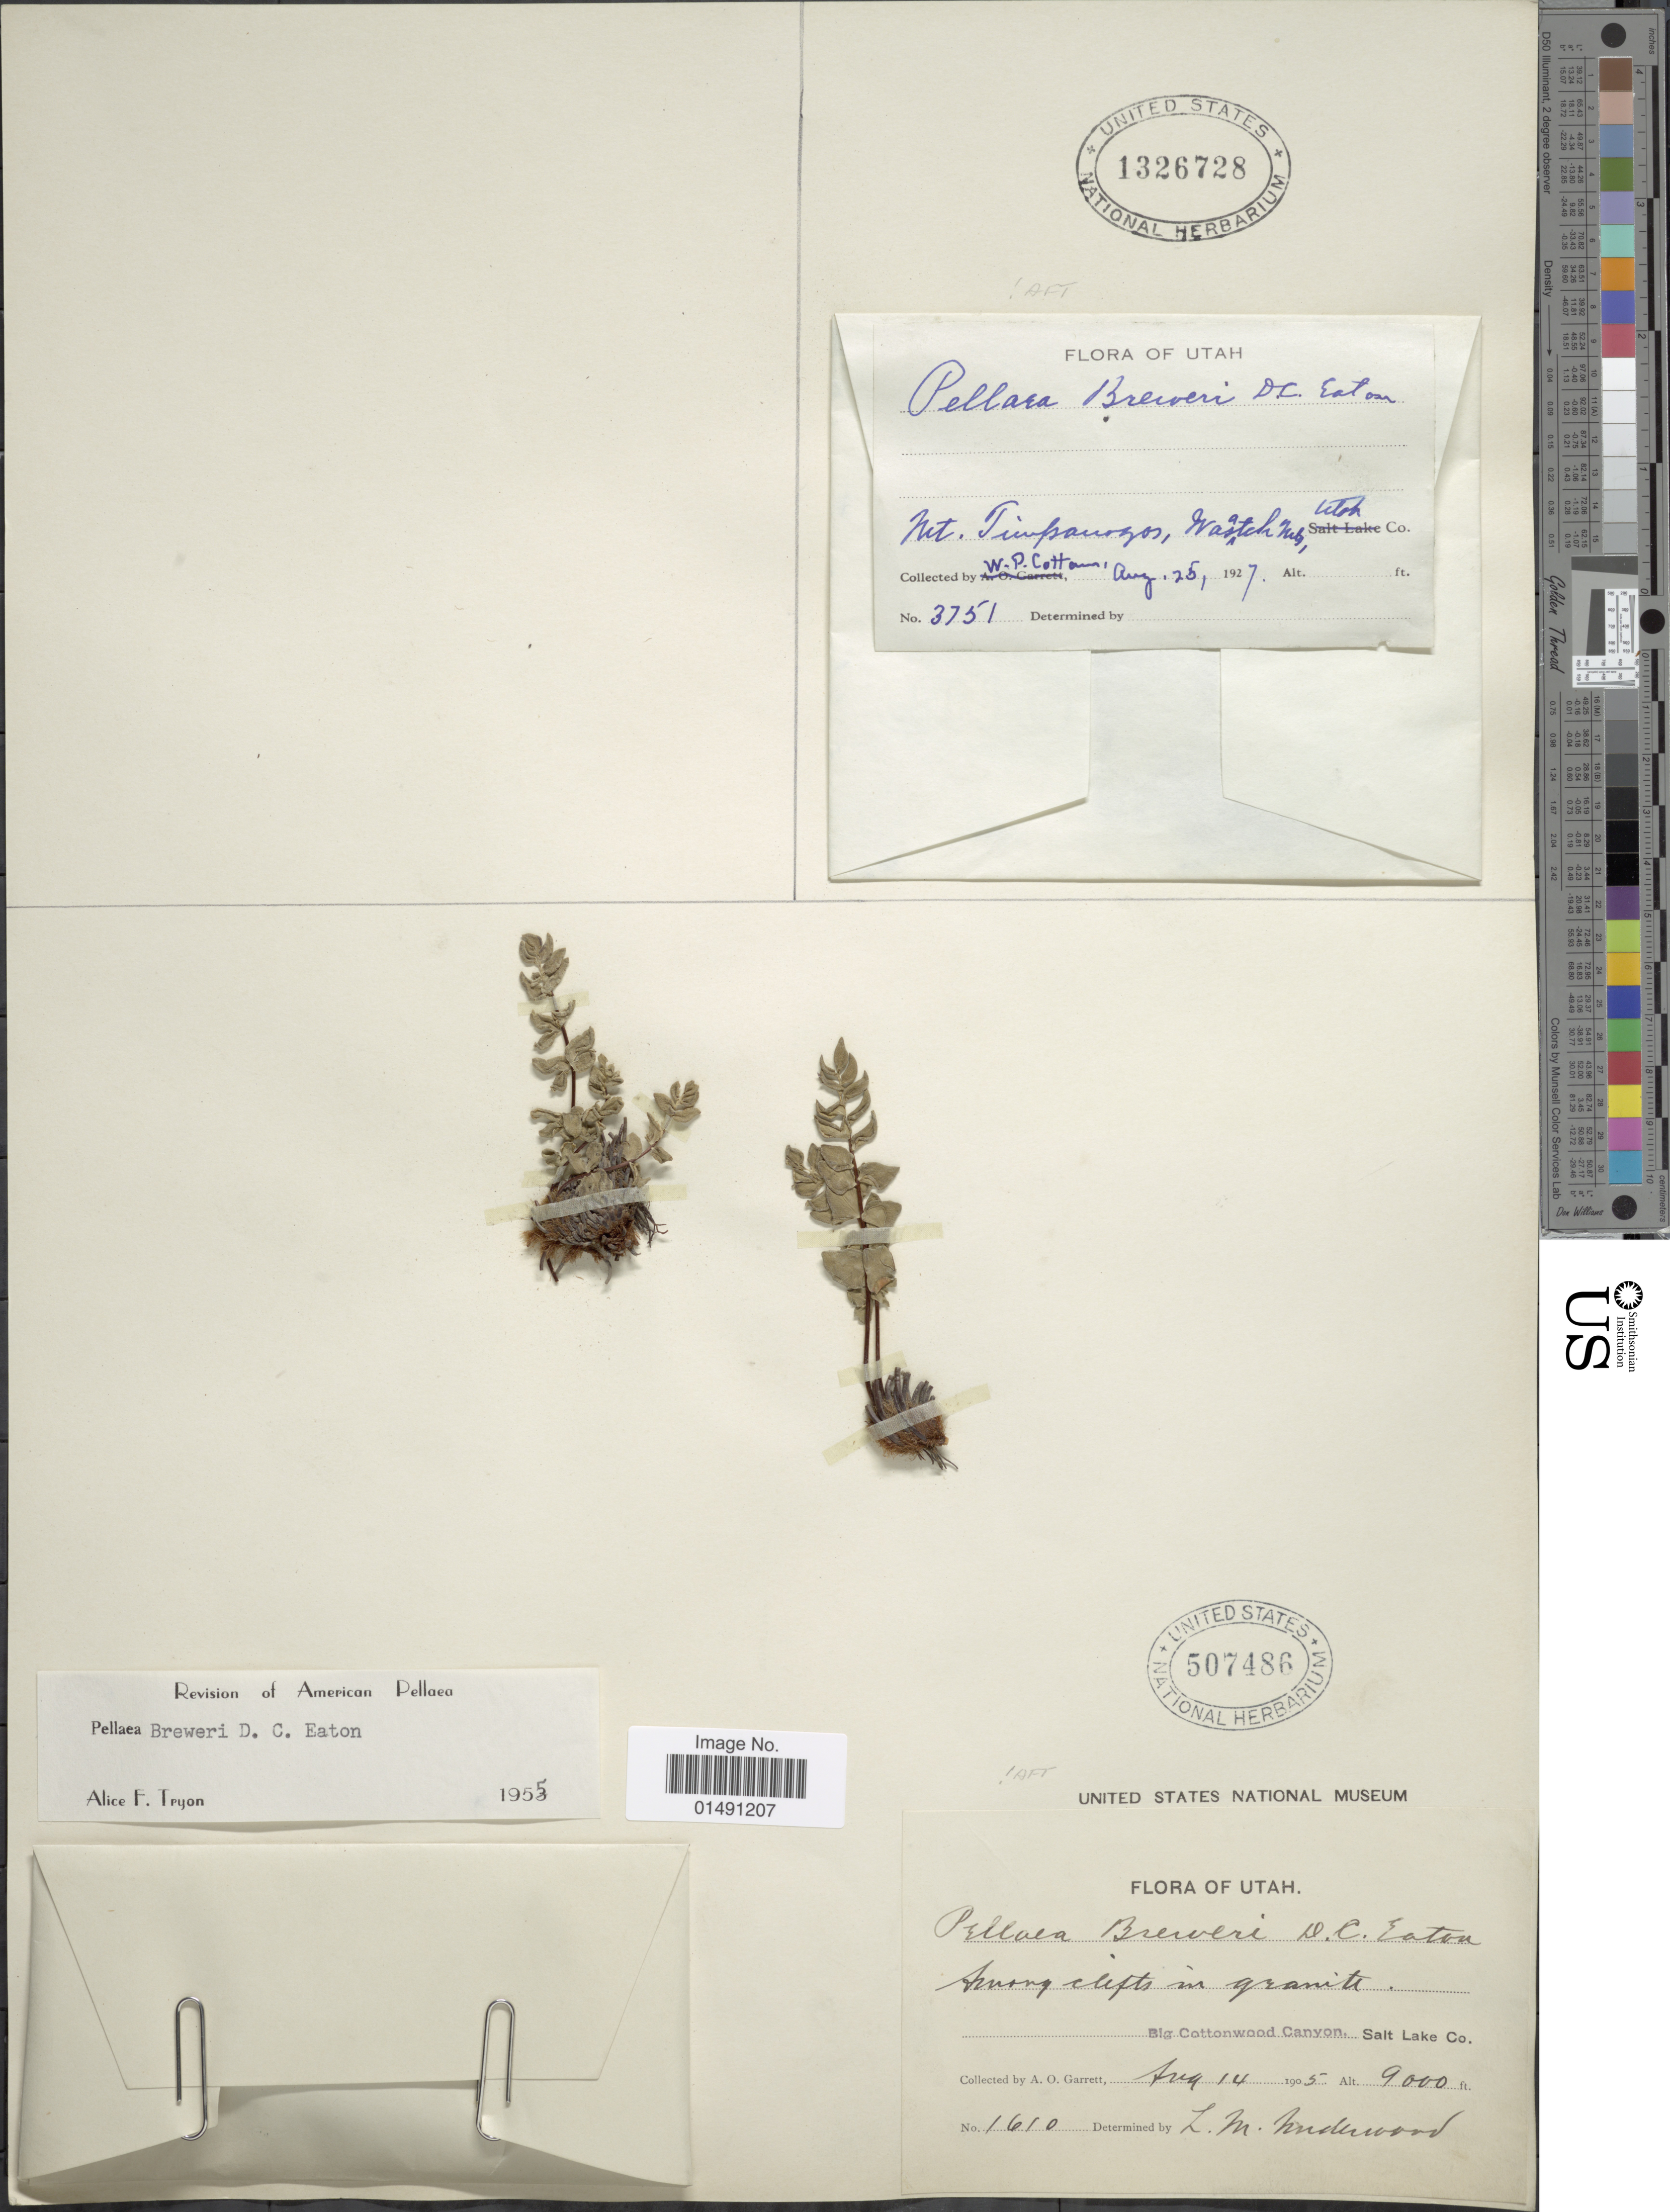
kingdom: Plantae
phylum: Tracheophyta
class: Polypodiopsida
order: Polypodiales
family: Pteridaceae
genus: Pellaea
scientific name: Pellaea breweri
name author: D.C. Eaton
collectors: W. Cottam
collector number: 3751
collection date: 1927-08-25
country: United States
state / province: Utah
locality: Mt Timpanogos, Wasatch Mts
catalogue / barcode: US 1326728-2